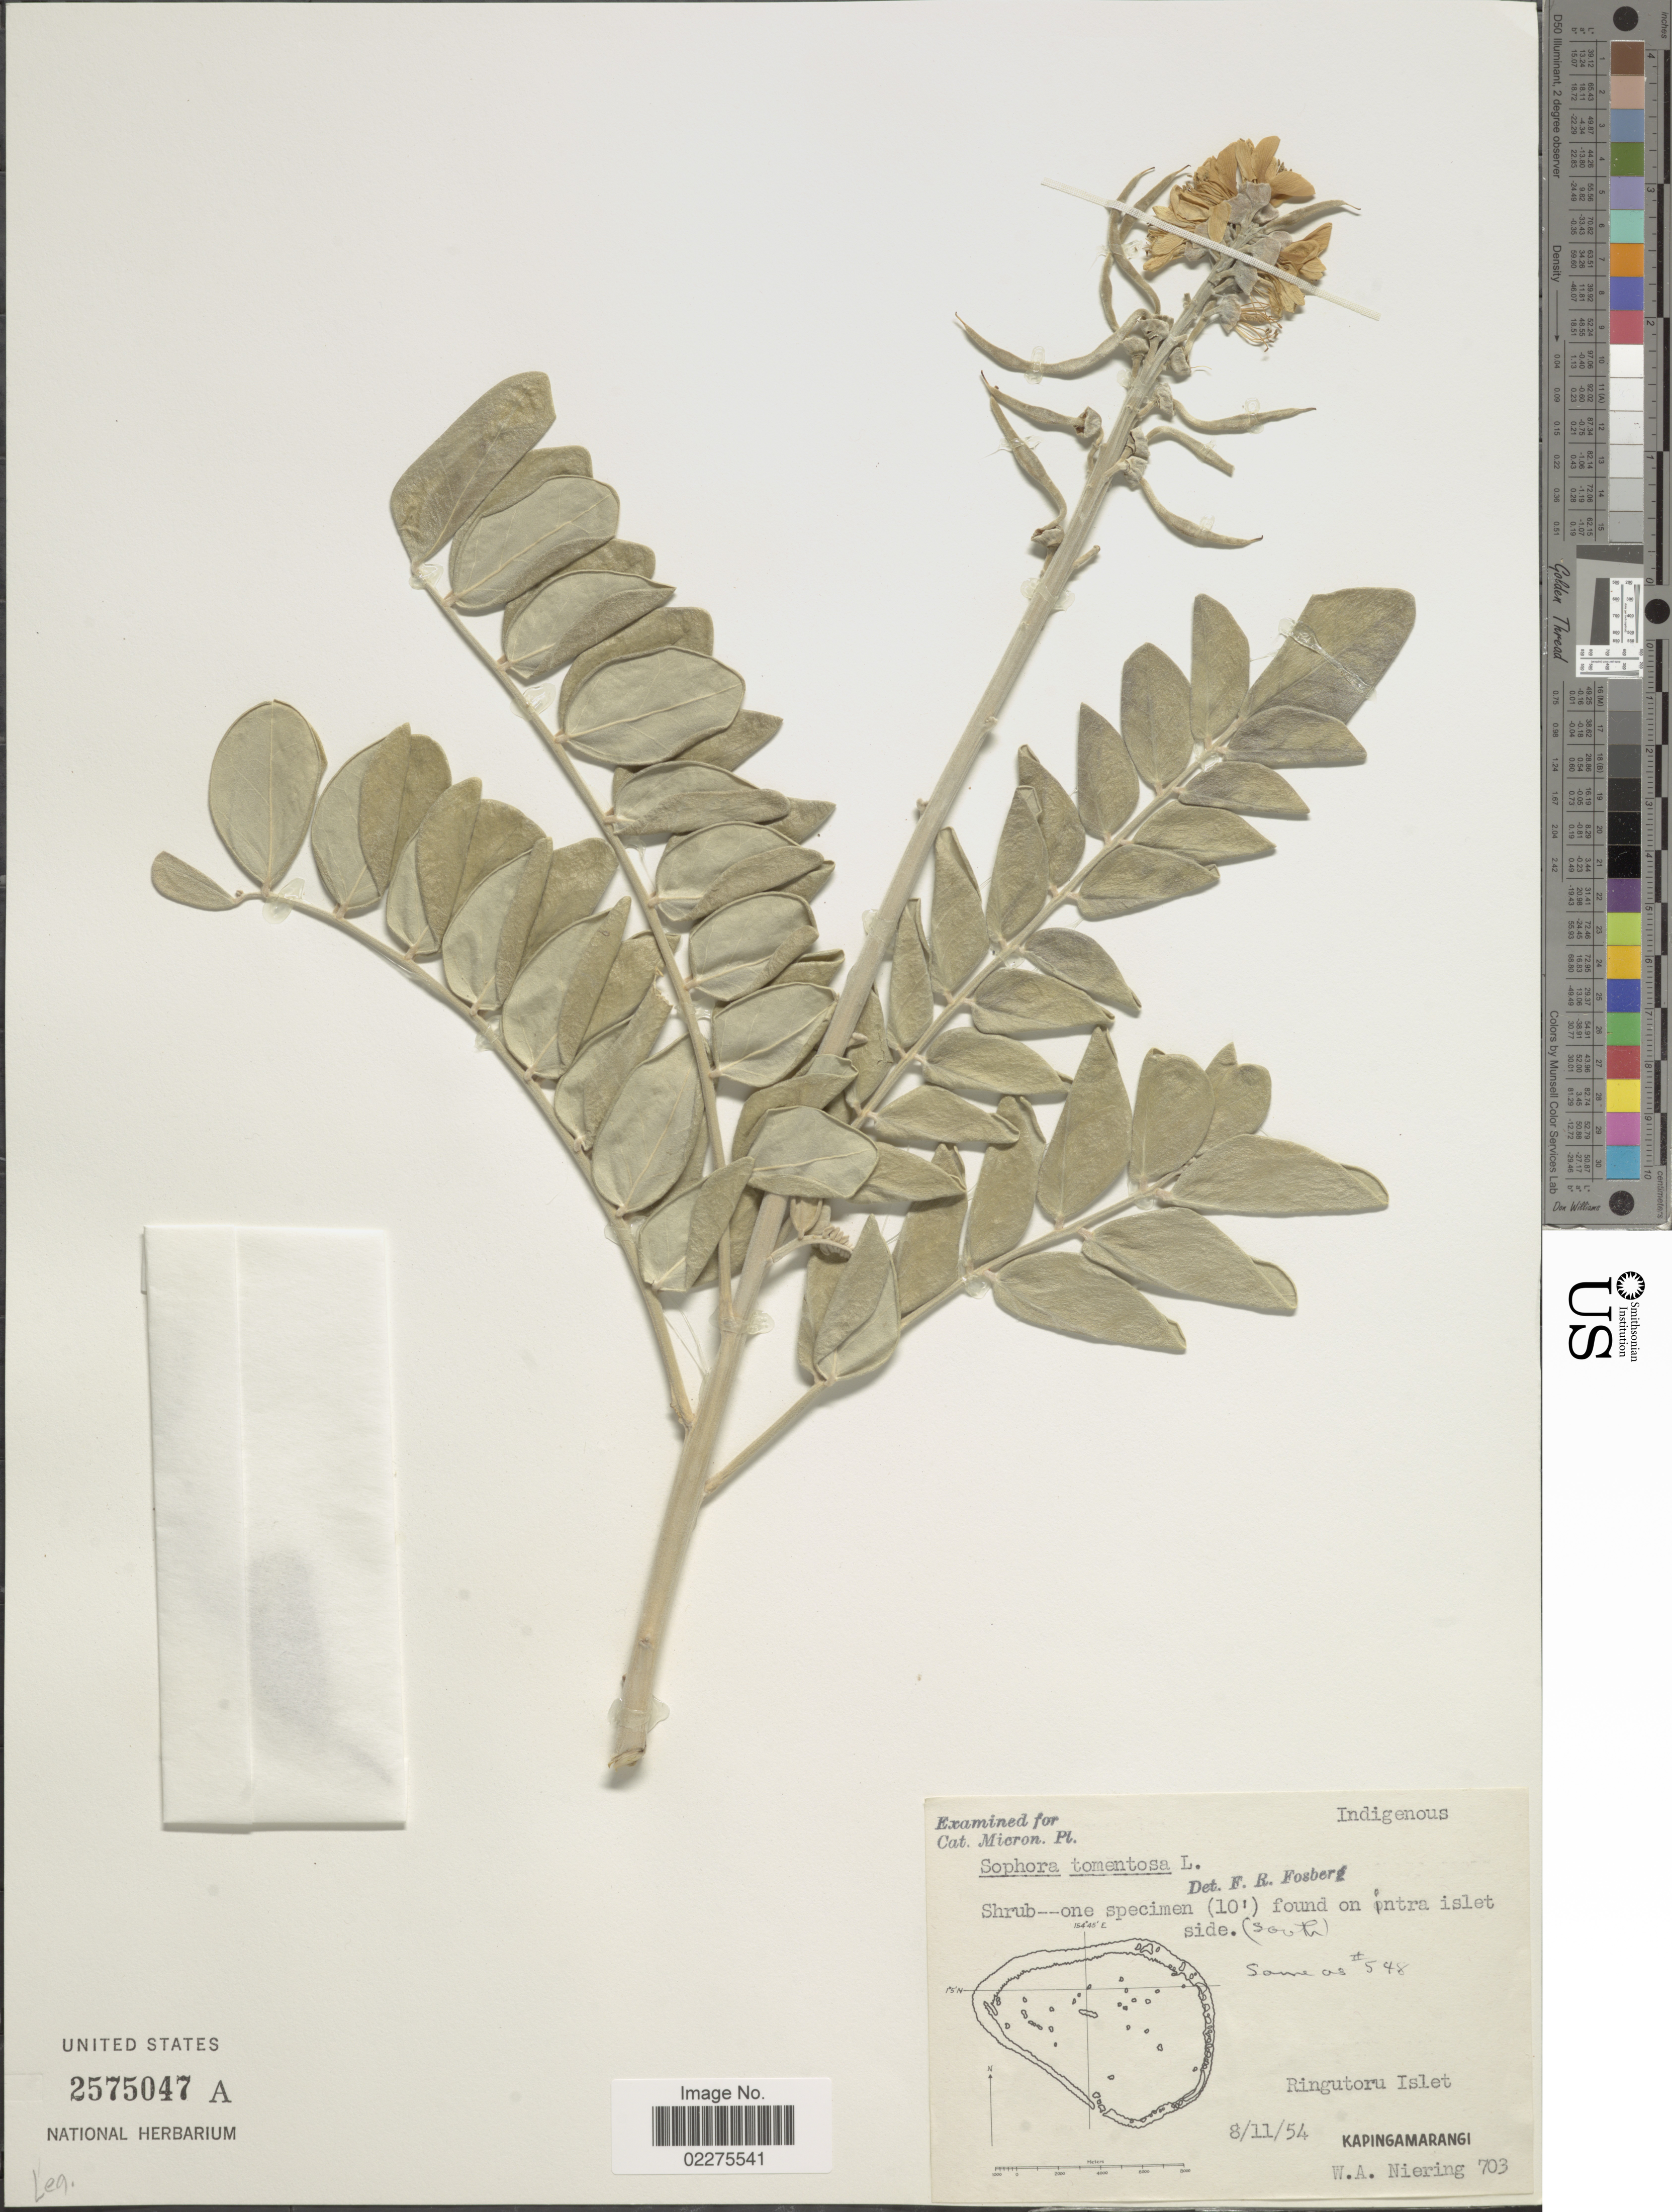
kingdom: Plantae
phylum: Tracheophyta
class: Magnoliopsida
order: Fabales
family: Fabaceae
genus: Sophora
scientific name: Sophora tomentosa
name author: L.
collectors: W. Niering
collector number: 703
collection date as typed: Transcribed d/m/y: 8/11/54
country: Micronesia, Federated States of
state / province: Pohnpei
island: Kapingamarangi Atoll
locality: Ringutoru Islet. Kapingamarangi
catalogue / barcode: US 2575047A